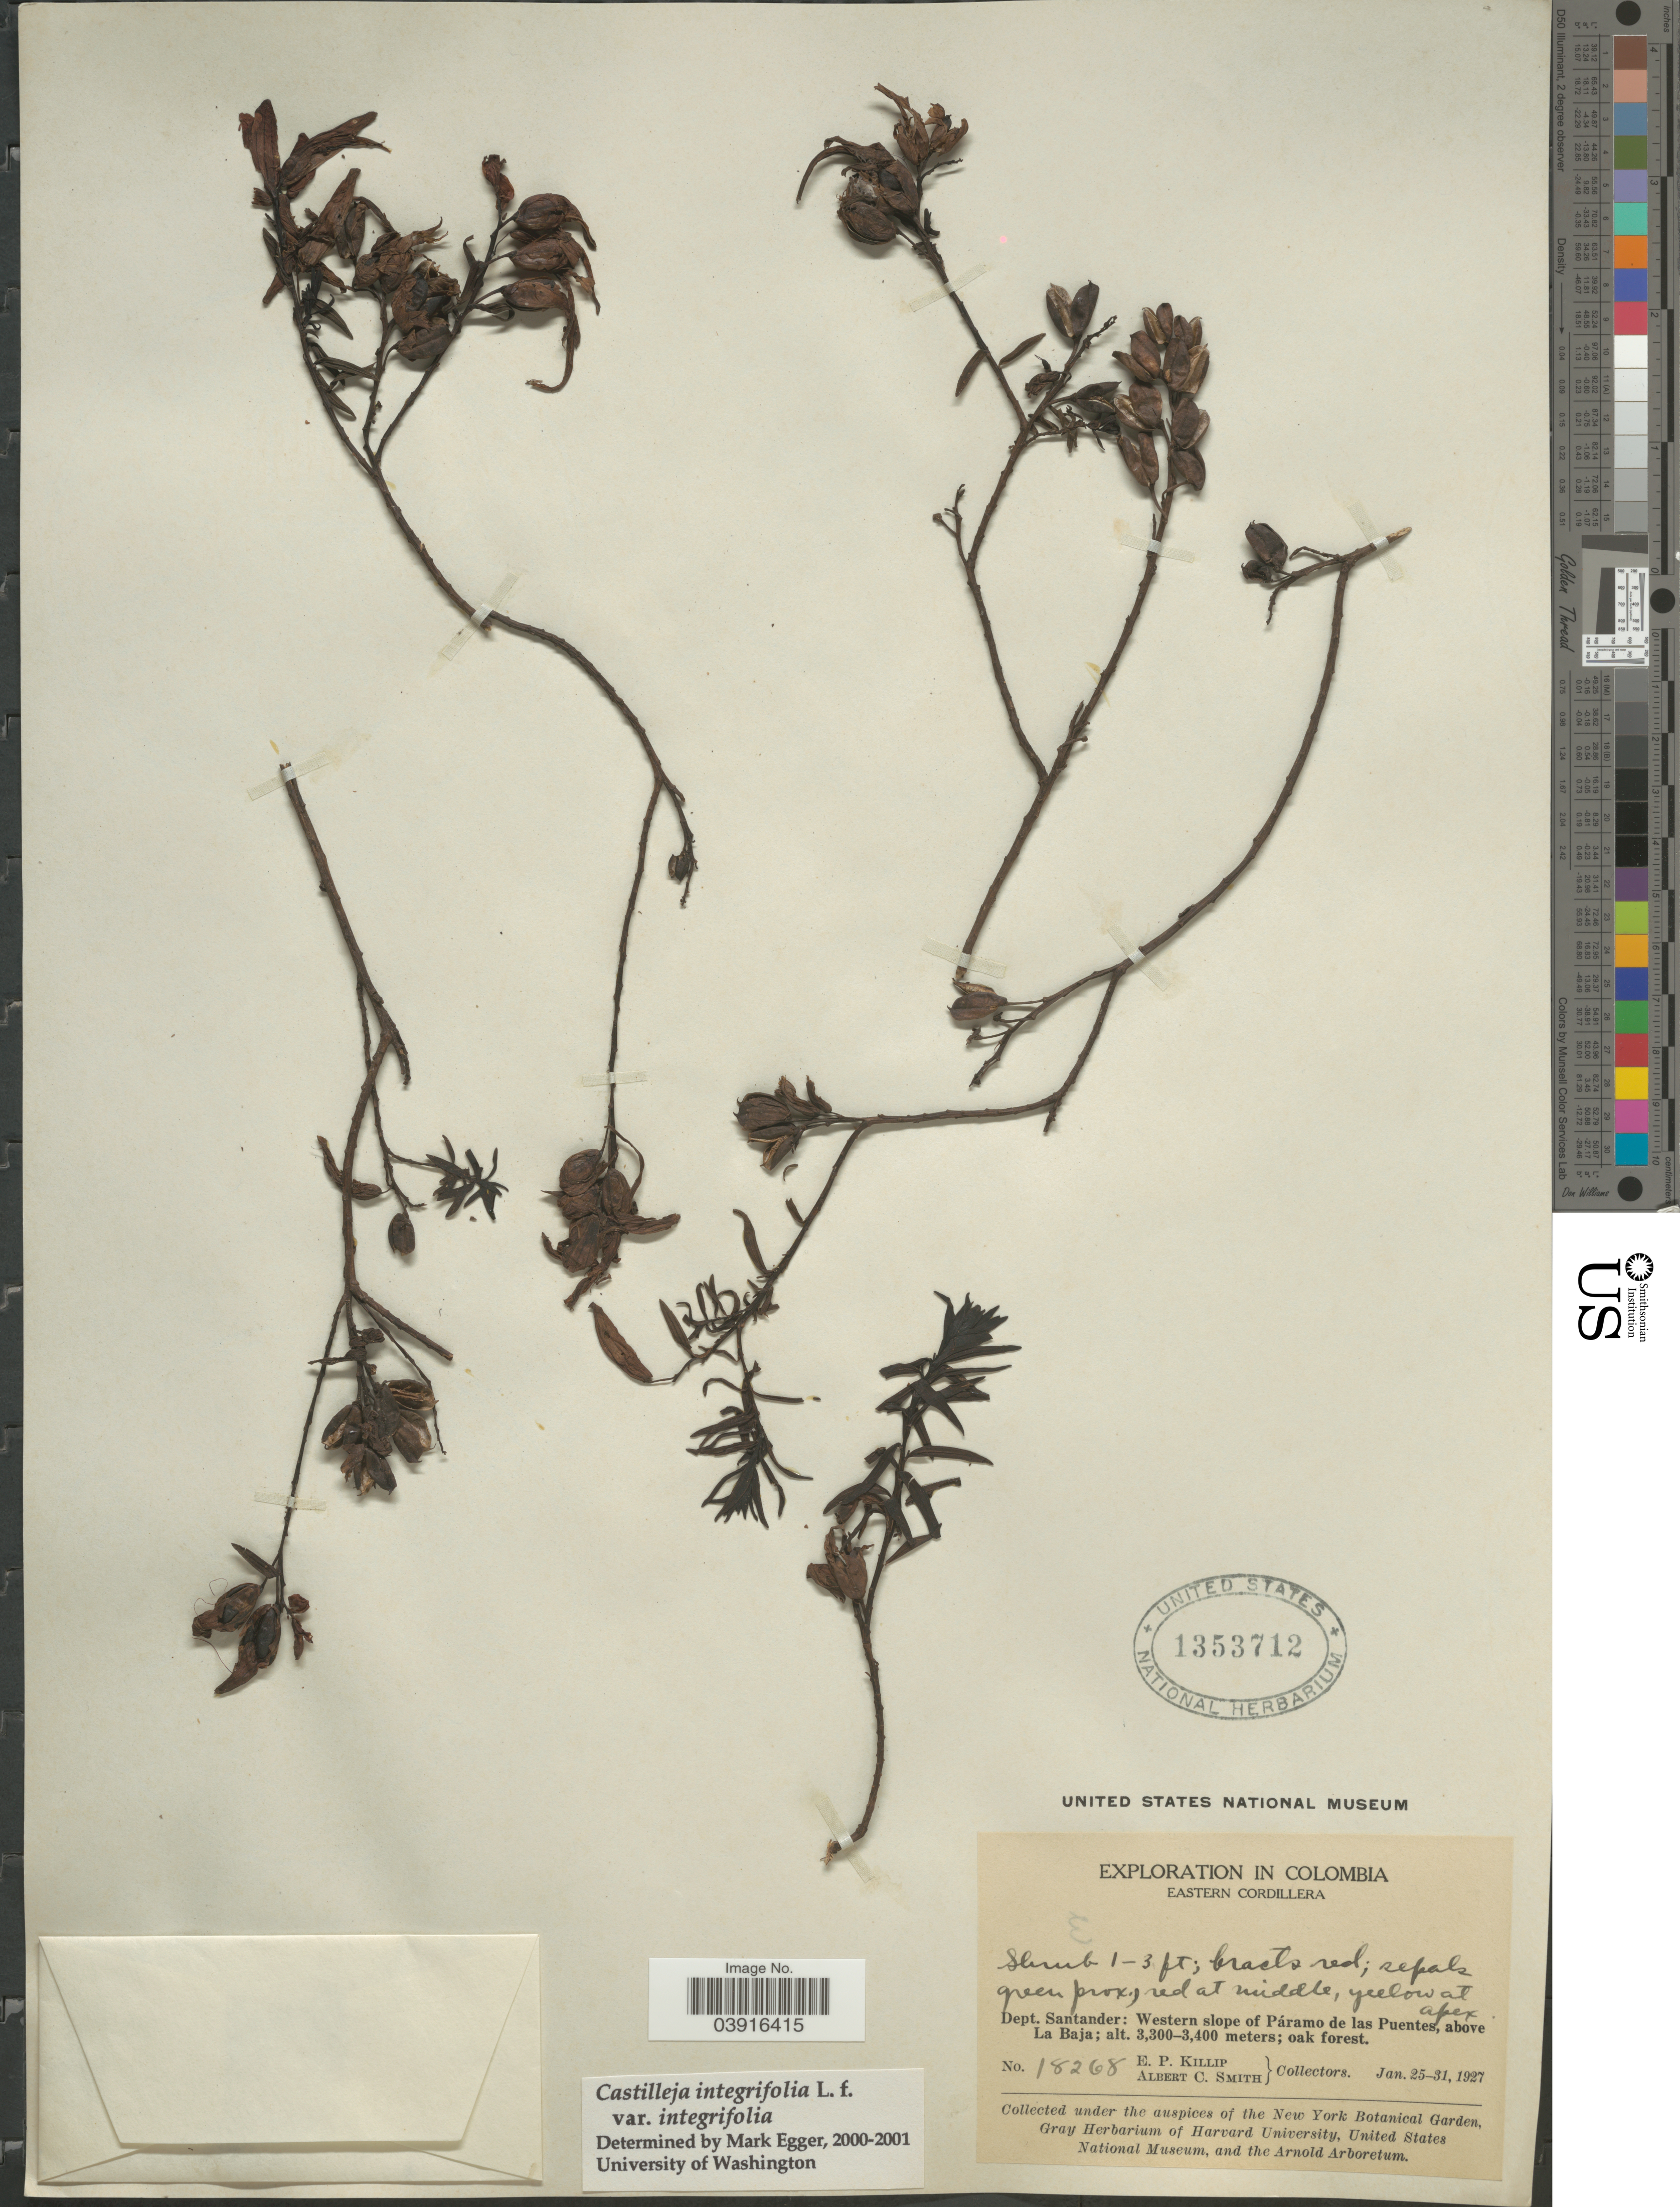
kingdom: Plantae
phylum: Tracheophyta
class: Magnoliopsida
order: Lamiales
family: Orobanchaceae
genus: Castilleja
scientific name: Castilleja integrifolia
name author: L. f.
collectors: E. P. Killip & A. C. Smith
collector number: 18268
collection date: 1927-01-25/1927-01-31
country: Colombia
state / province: Santander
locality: Eastern Cordillera. Dept. Santander: Western slope of Páramo de las Puentes, above La Baja.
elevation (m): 3300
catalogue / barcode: US 1353712